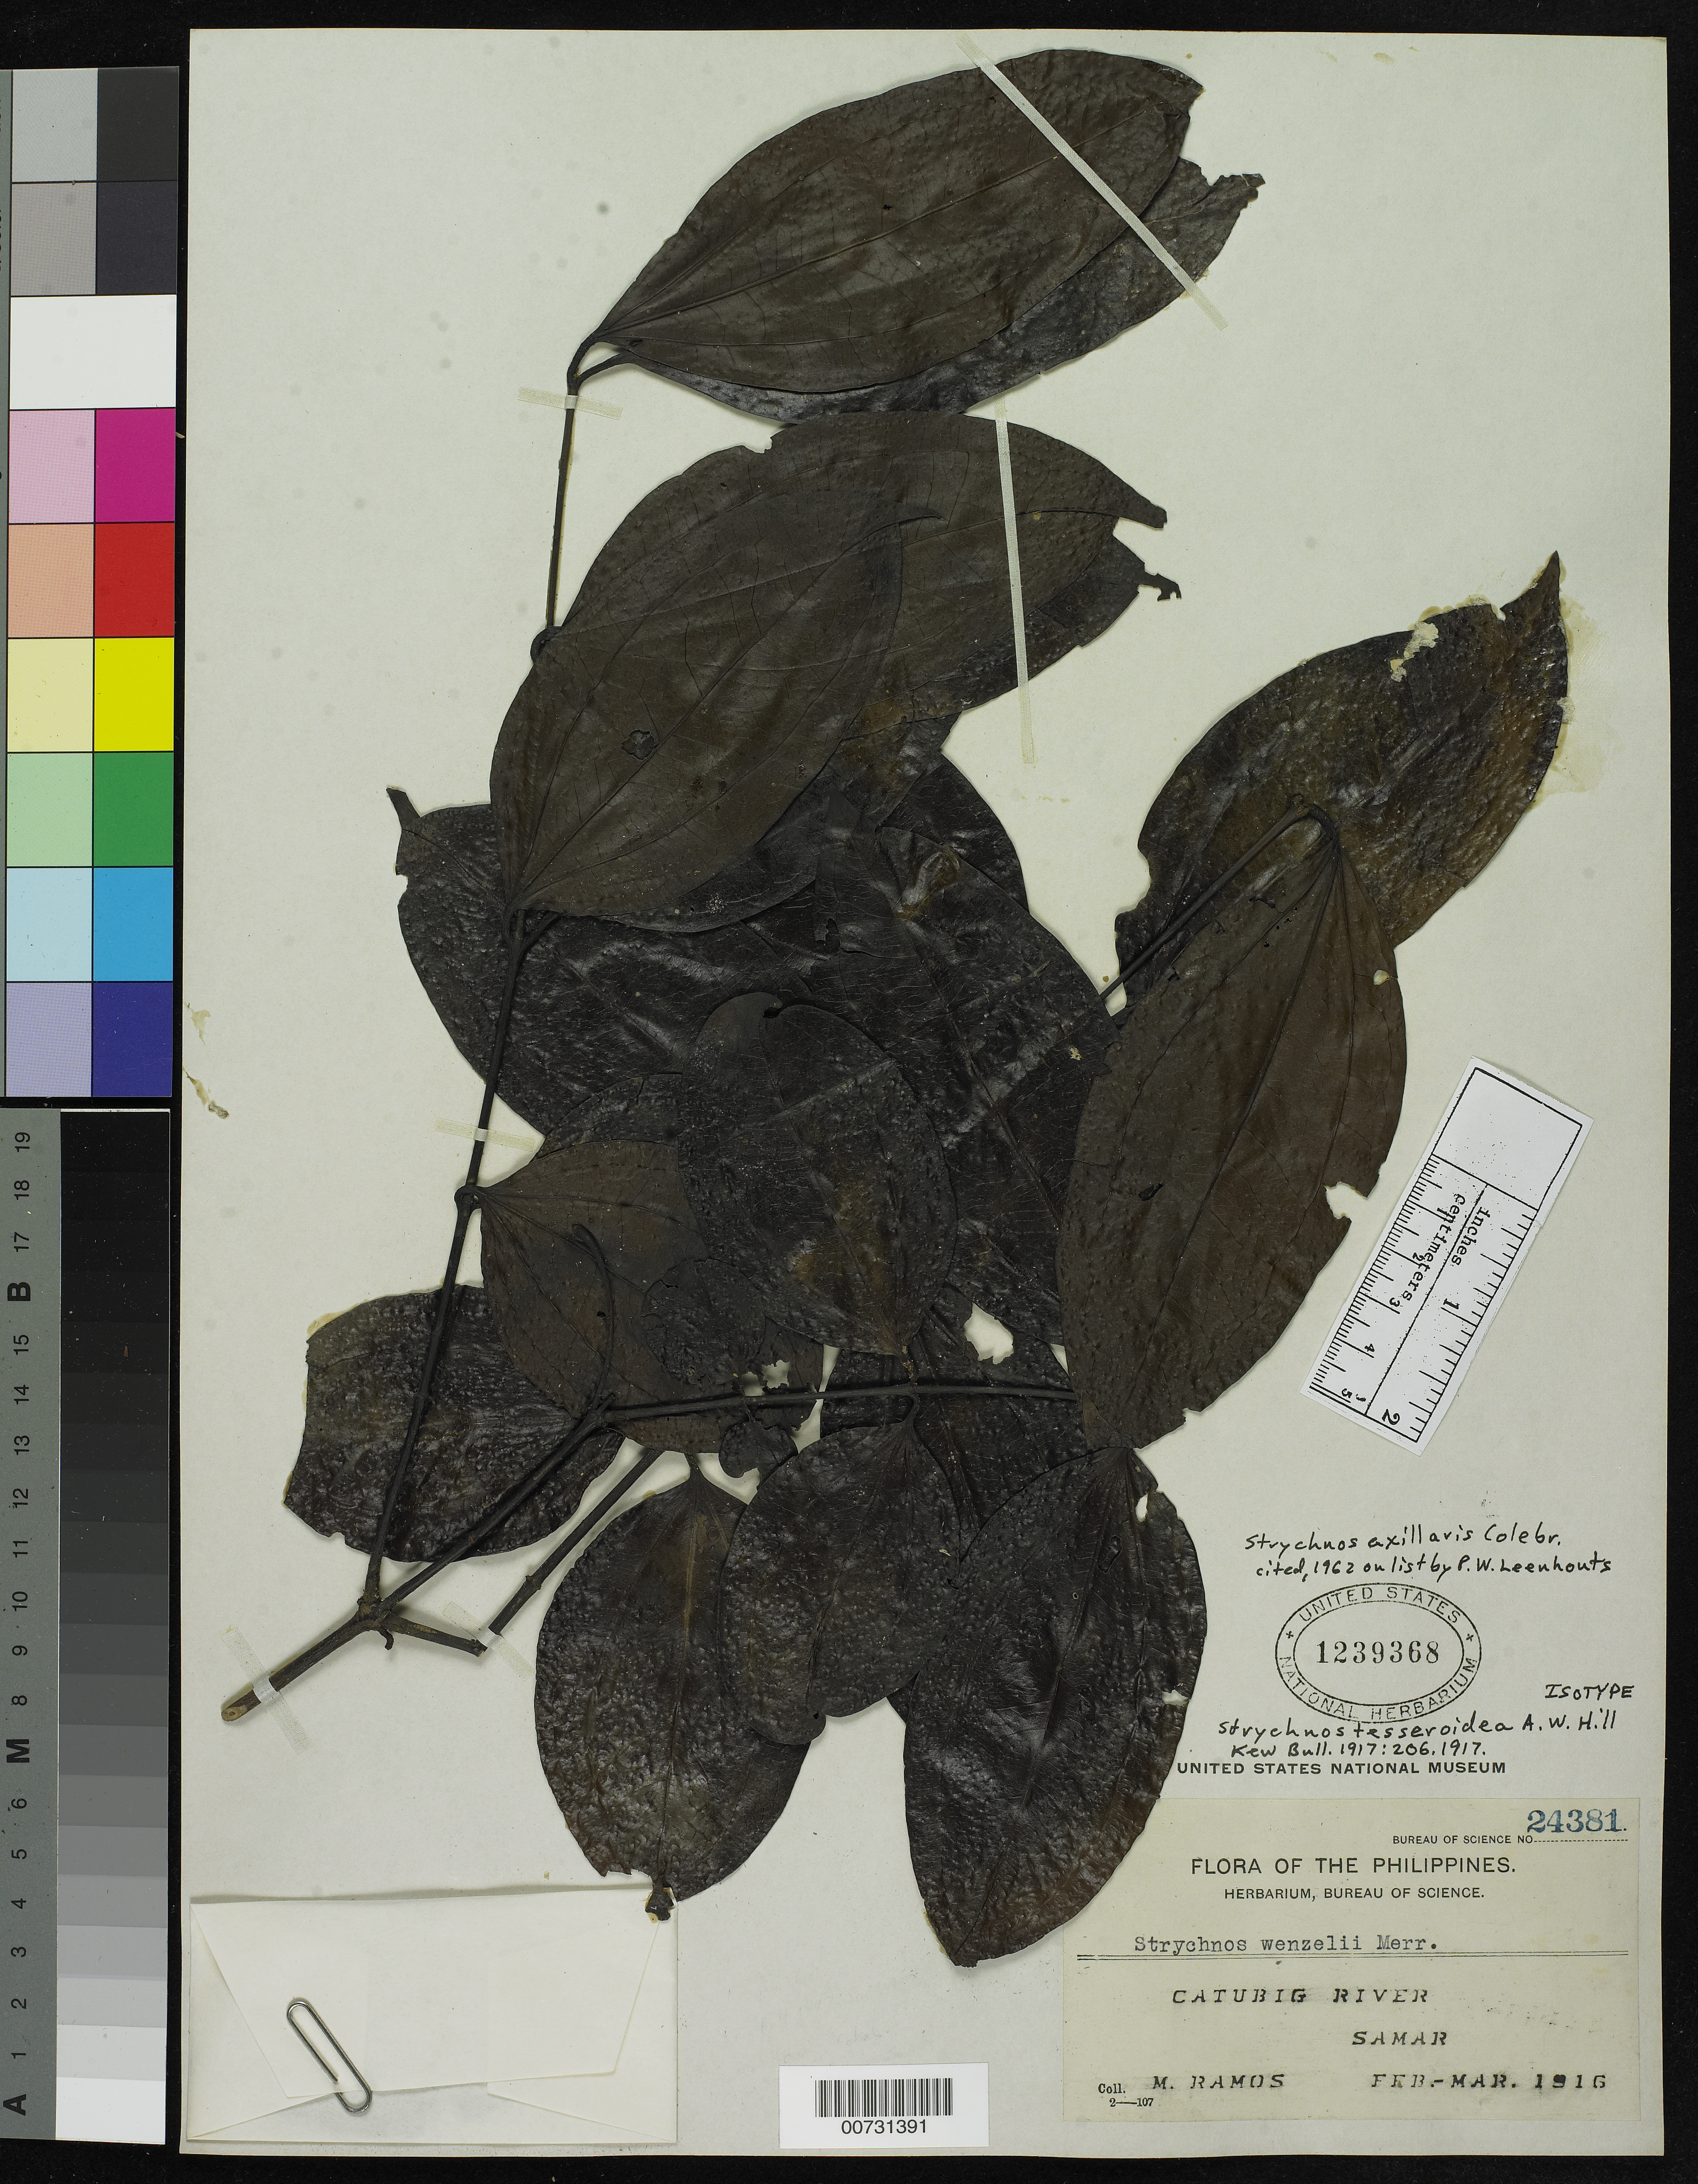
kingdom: Plantae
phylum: Tracheophyta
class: Magnoliopsida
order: Gentianales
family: Loganiaceae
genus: Strychnos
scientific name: Strychnos tesseroidea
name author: A.W. Hill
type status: Isotype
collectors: M. Ramos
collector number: Bur. Sci. 24381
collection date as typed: Feb 1916 to Mar 1916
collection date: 1916-02/1916-03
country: Philippines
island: Samar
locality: Catubig River, Samar.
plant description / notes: Cited 1962 by P.W. Leenhouts.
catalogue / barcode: US 1239368